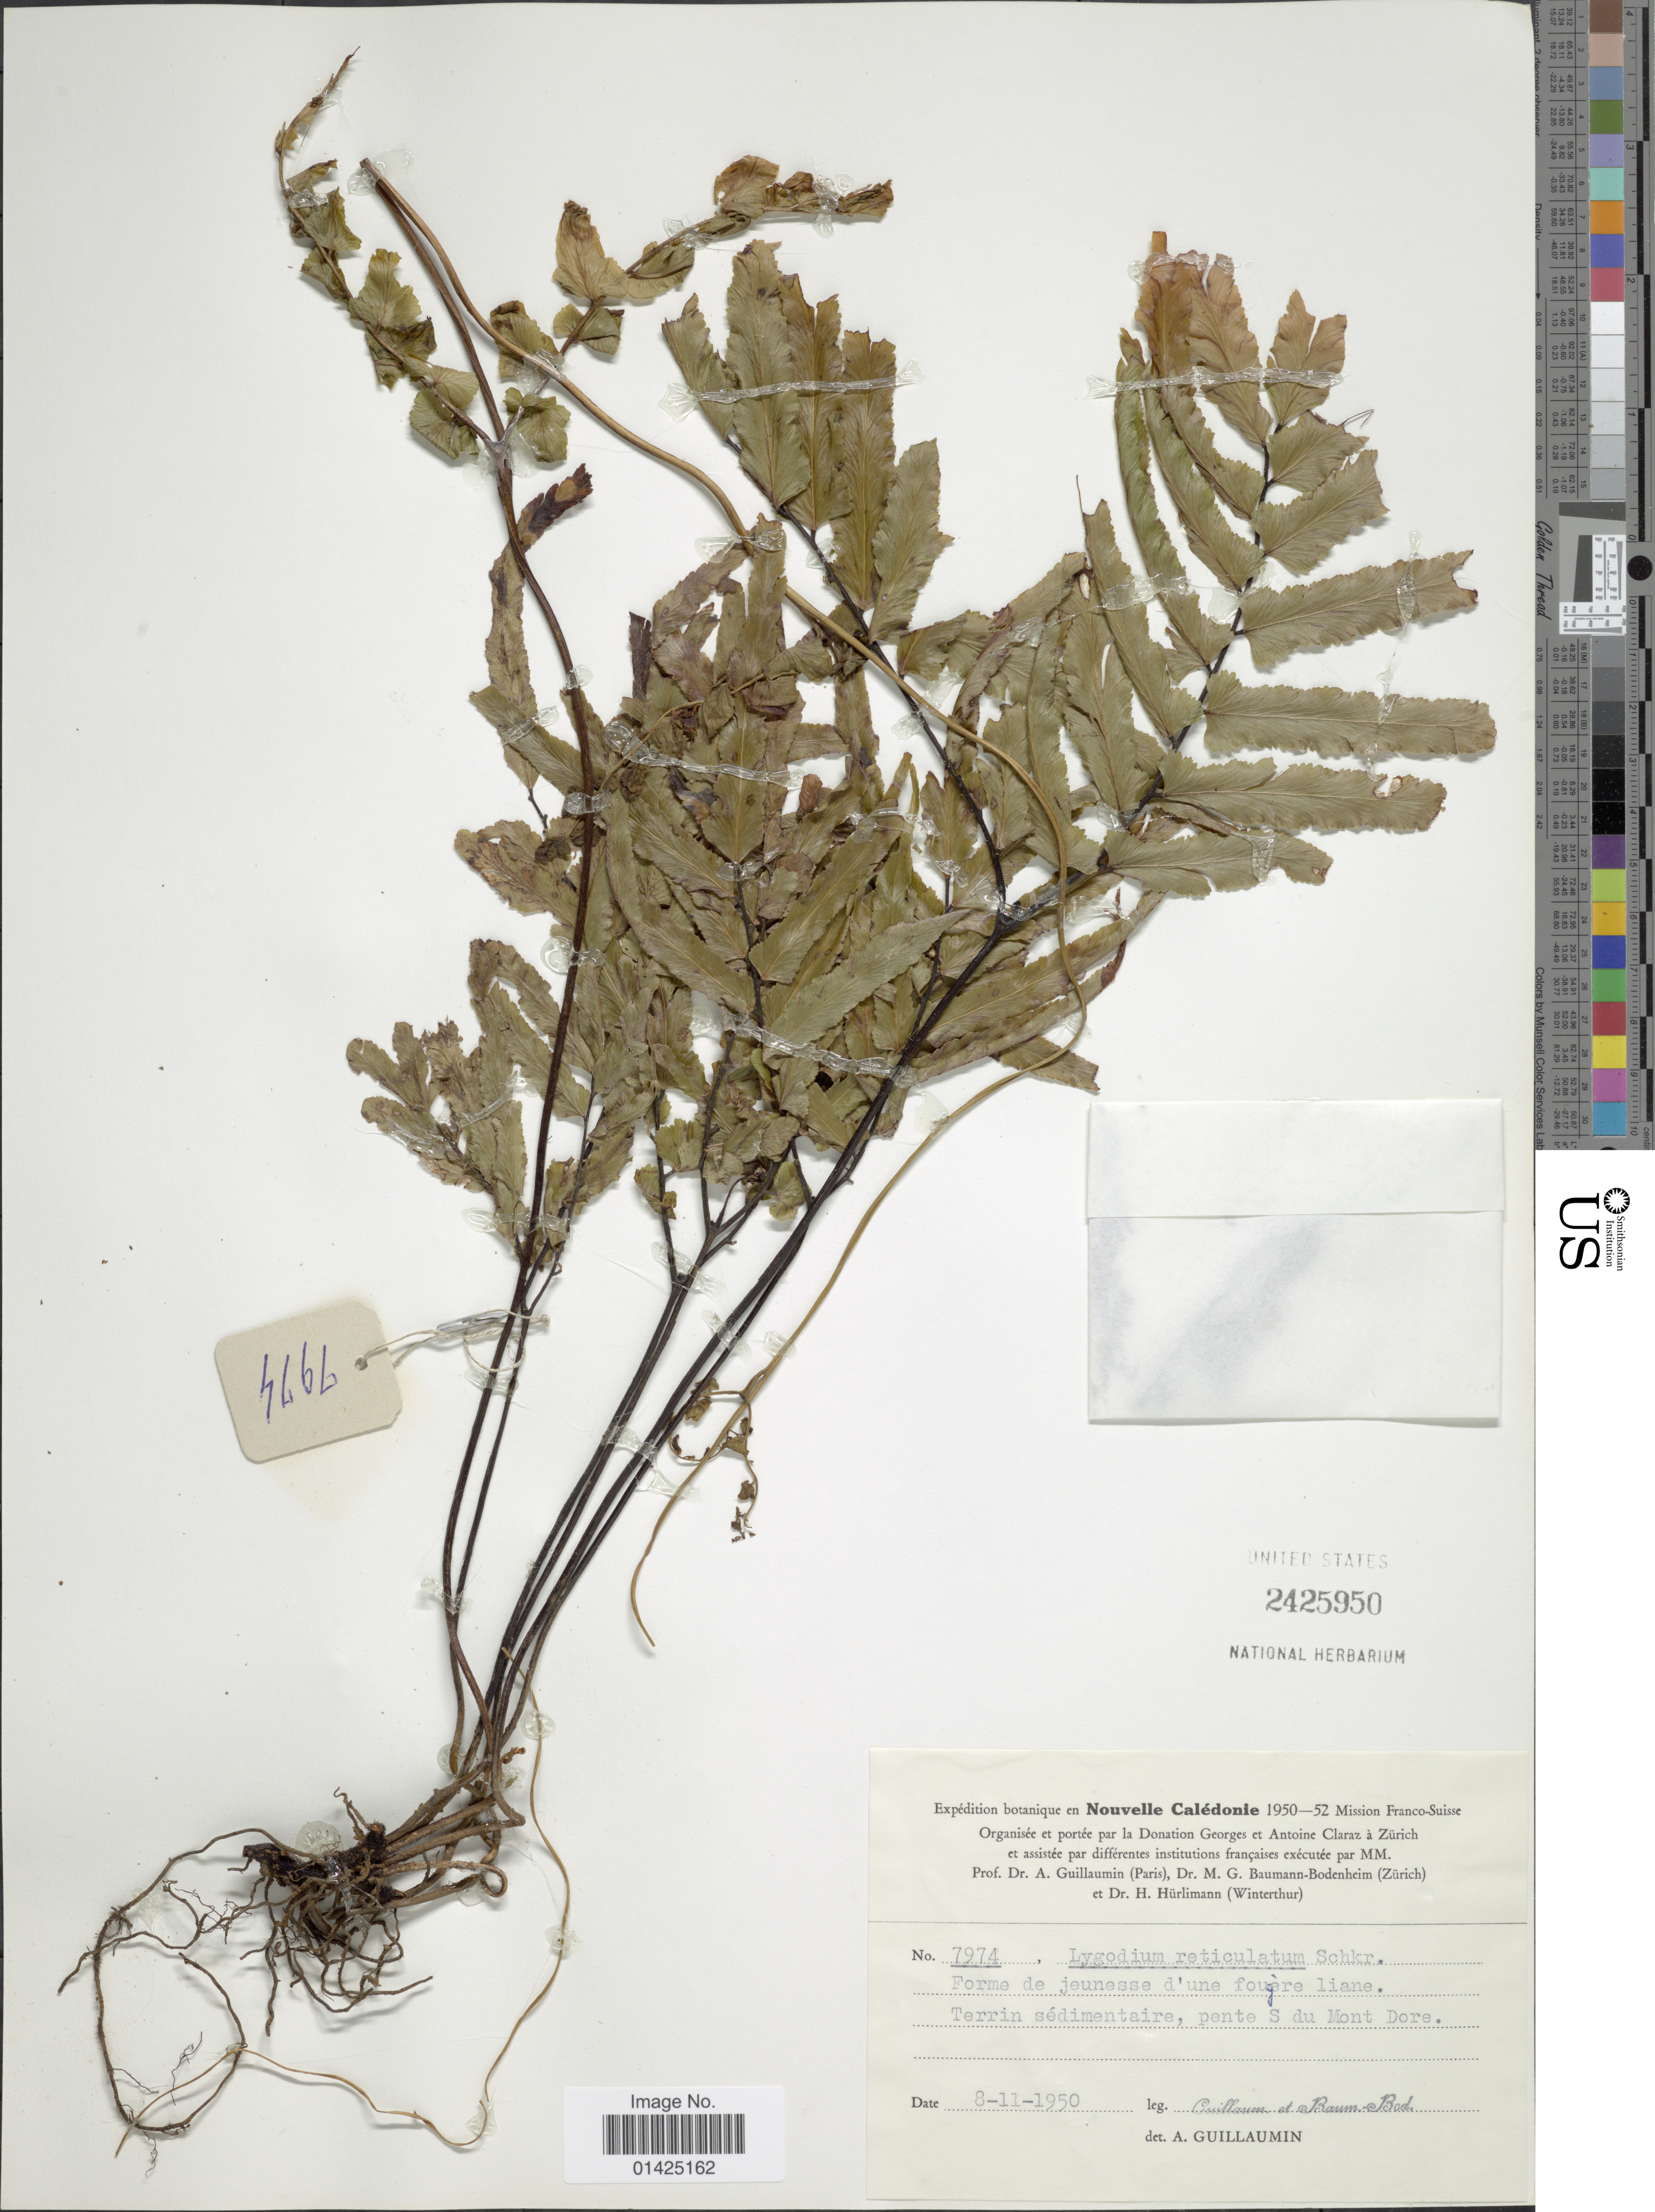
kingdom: Plantae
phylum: Tracheophyta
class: Polypodiopsida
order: Schizaeales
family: Lygodiaceae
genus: Lygodium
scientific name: Lygodium reticulatum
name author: Schkuhr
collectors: A. Guillaumin & M. G. Baumann-Bodenheim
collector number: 7974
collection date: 1950-11-08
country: New Caledonia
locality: Forma de jeunesse dúne fougère lian, Terrin sédimentaire, pente S du Mont Dore.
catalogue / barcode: US 2425950